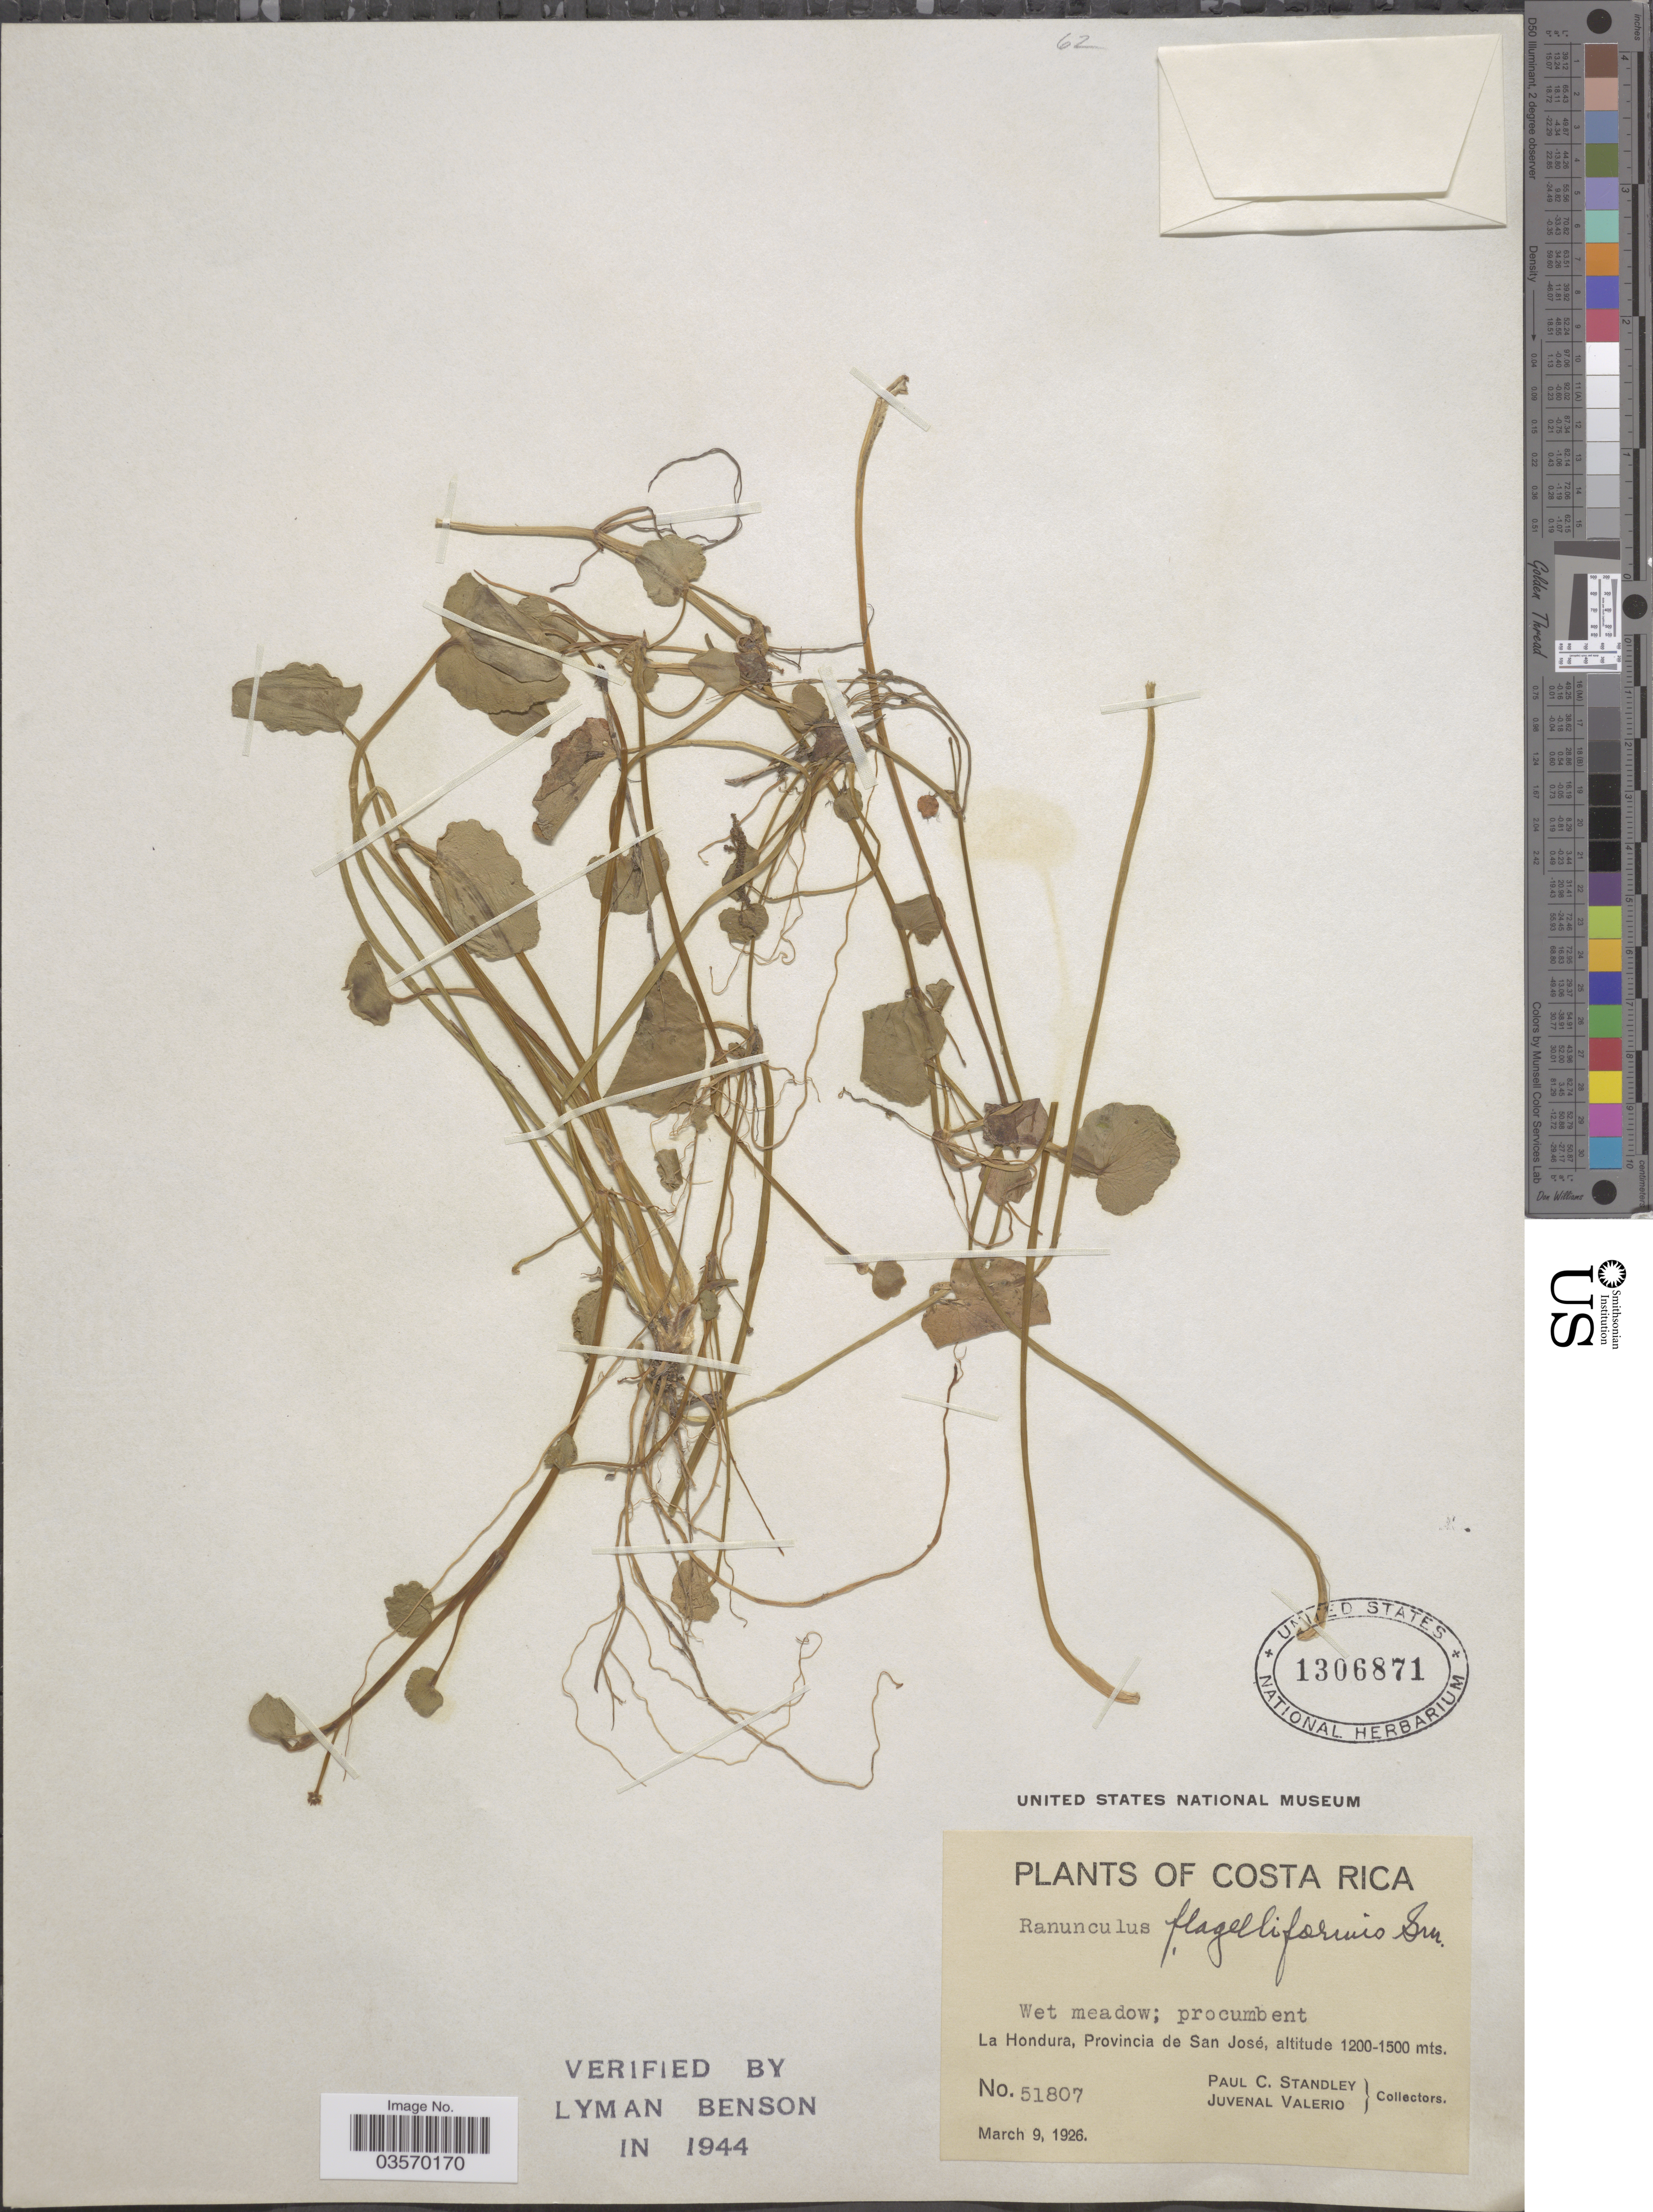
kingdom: Plantae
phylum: Tracheophyta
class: Magnoliopsida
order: Ranunculales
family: Ranunculaceae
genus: Ranunculus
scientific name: Ranunculus flagelliformis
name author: Sm.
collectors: P. C. Standley & J. Valerio R.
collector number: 51807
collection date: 1926-03-09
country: Costa Rica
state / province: San José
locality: La Hondura.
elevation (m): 1200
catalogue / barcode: US 1306871